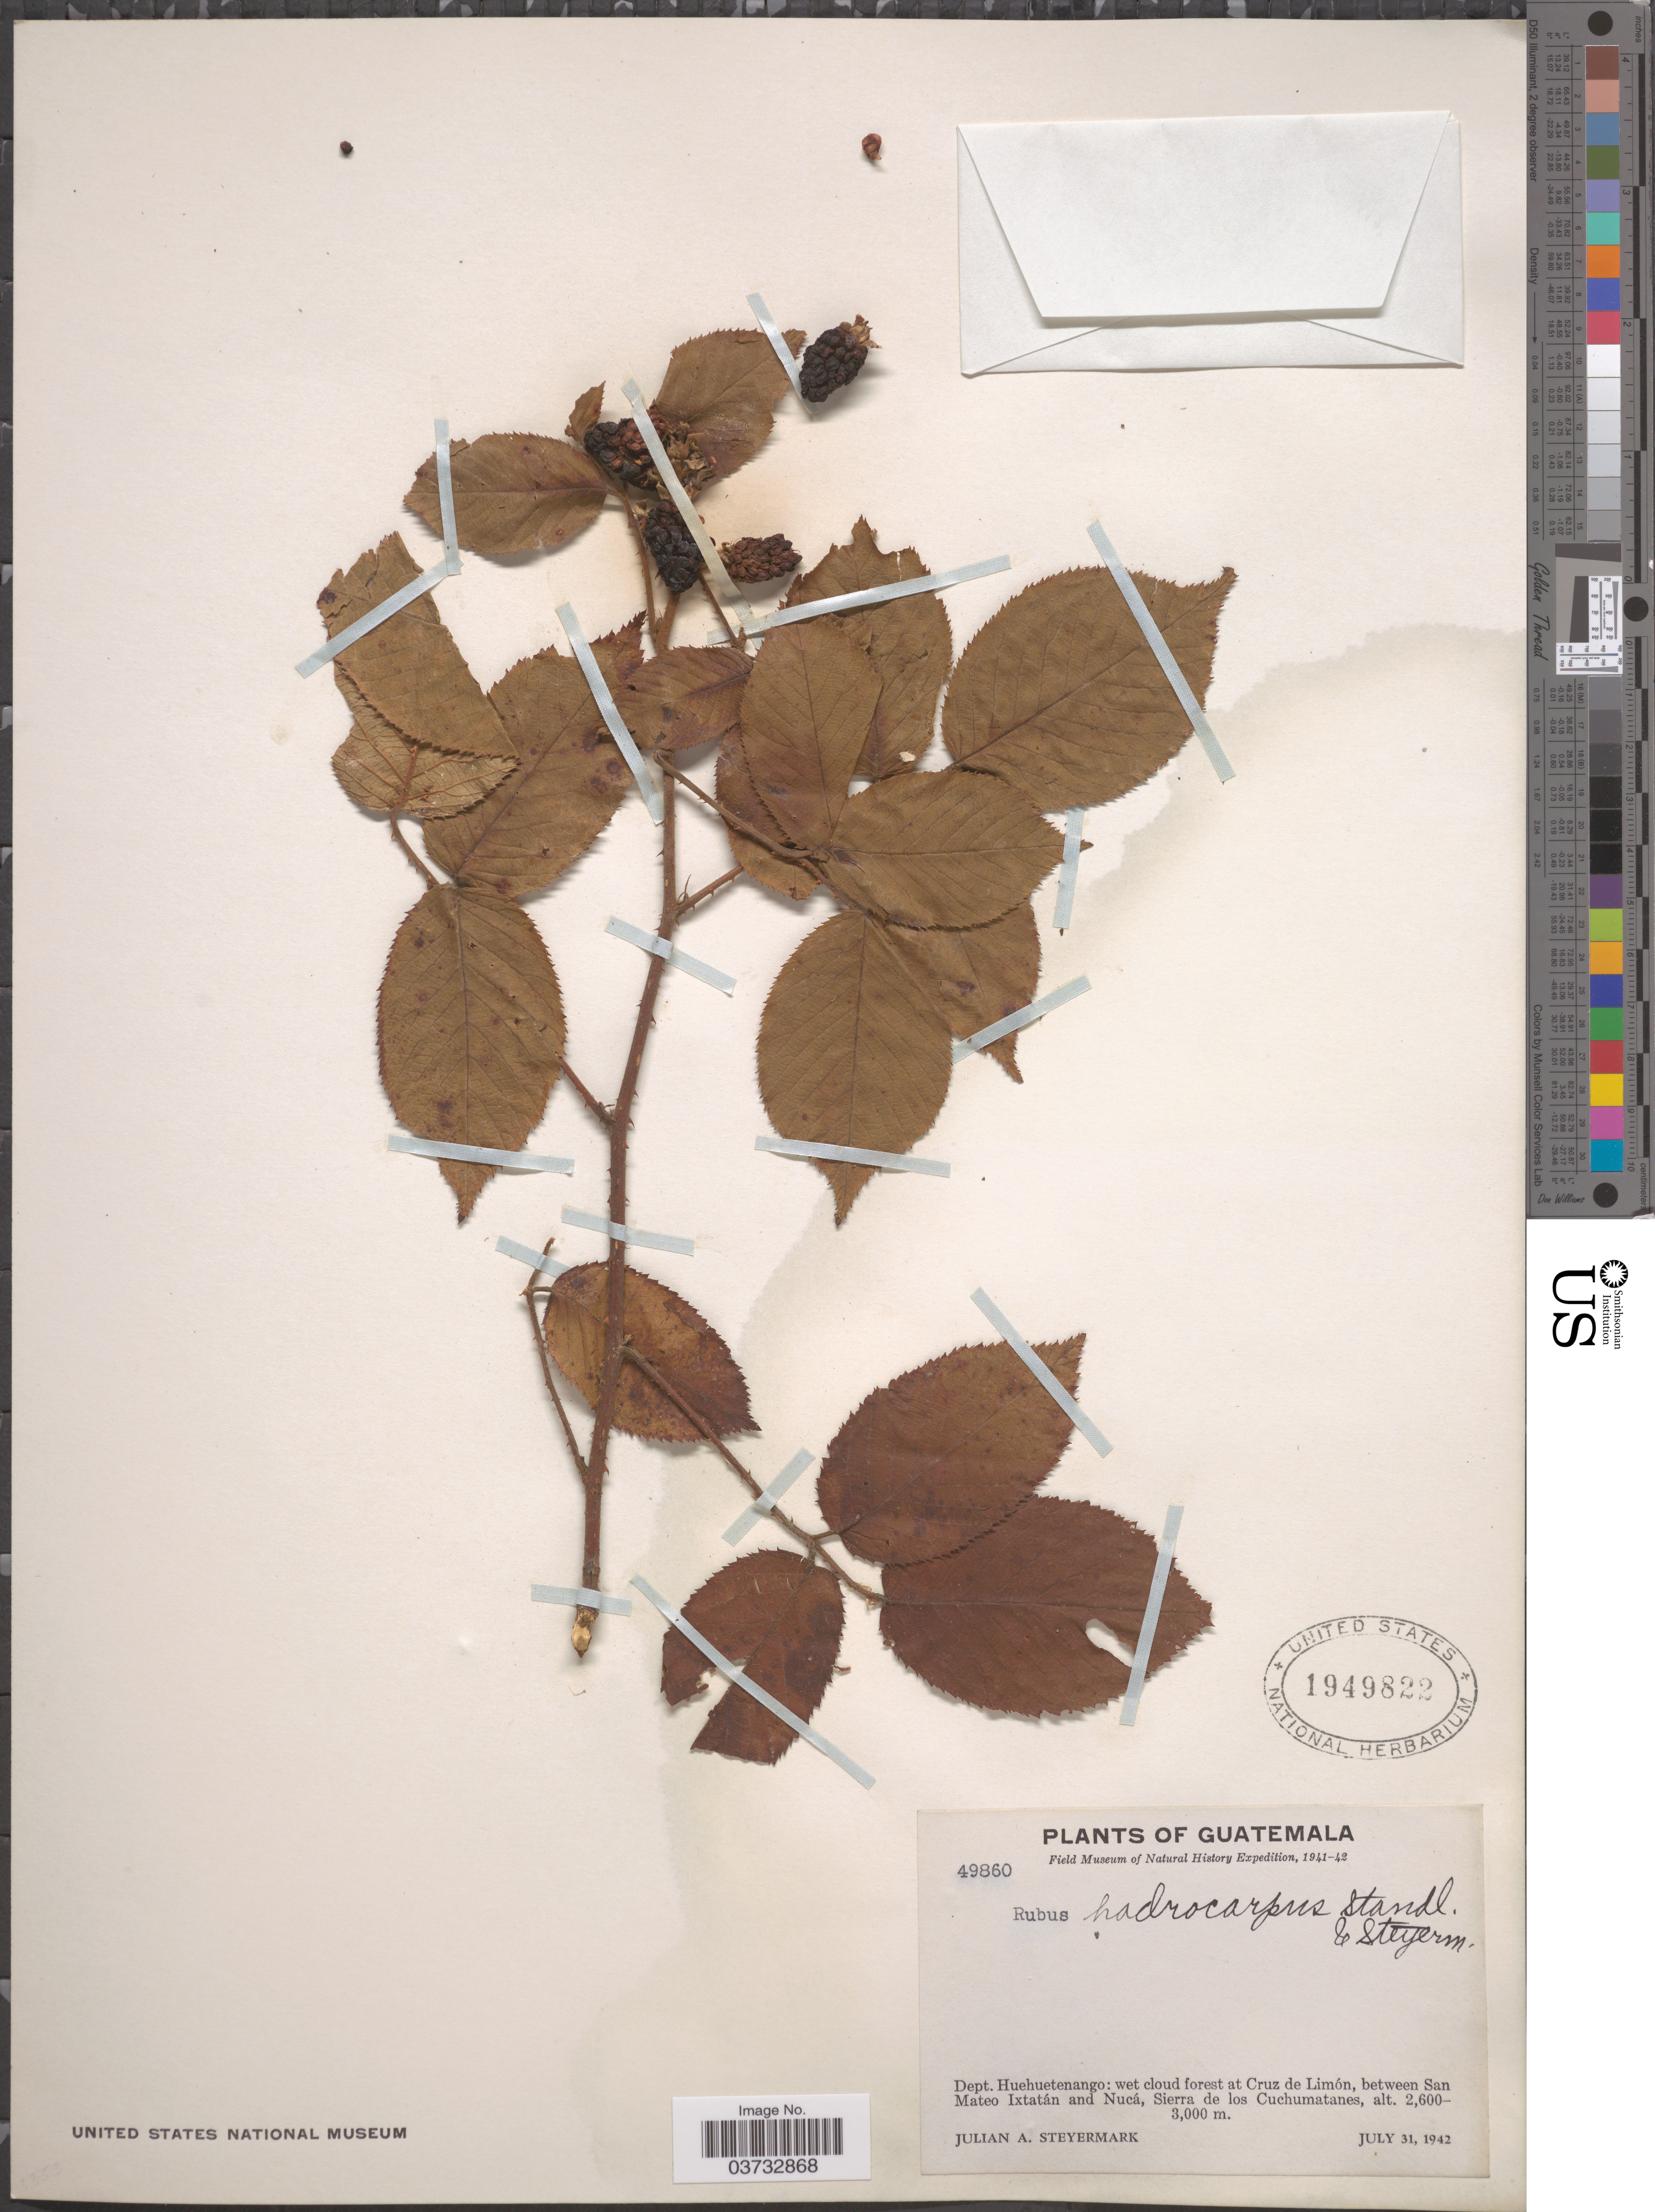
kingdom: Plantae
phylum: Tracheophyta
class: Magnoliopsida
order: Rosales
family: Rosaceae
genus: Rubus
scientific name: Rubus hadrocarpus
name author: Standl. & Steyerm.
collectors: J. Steyermark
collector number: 49860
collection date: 1942-07-31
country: Guatemala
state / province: Huehuetenango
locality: Dept. Huehuetenango: wet cloud forest at Cruz de Limón, between San Mateo Ixtatán and Nucá, Sierra de los Cuchumatanes.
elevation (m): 2600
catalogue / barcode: US 1949822